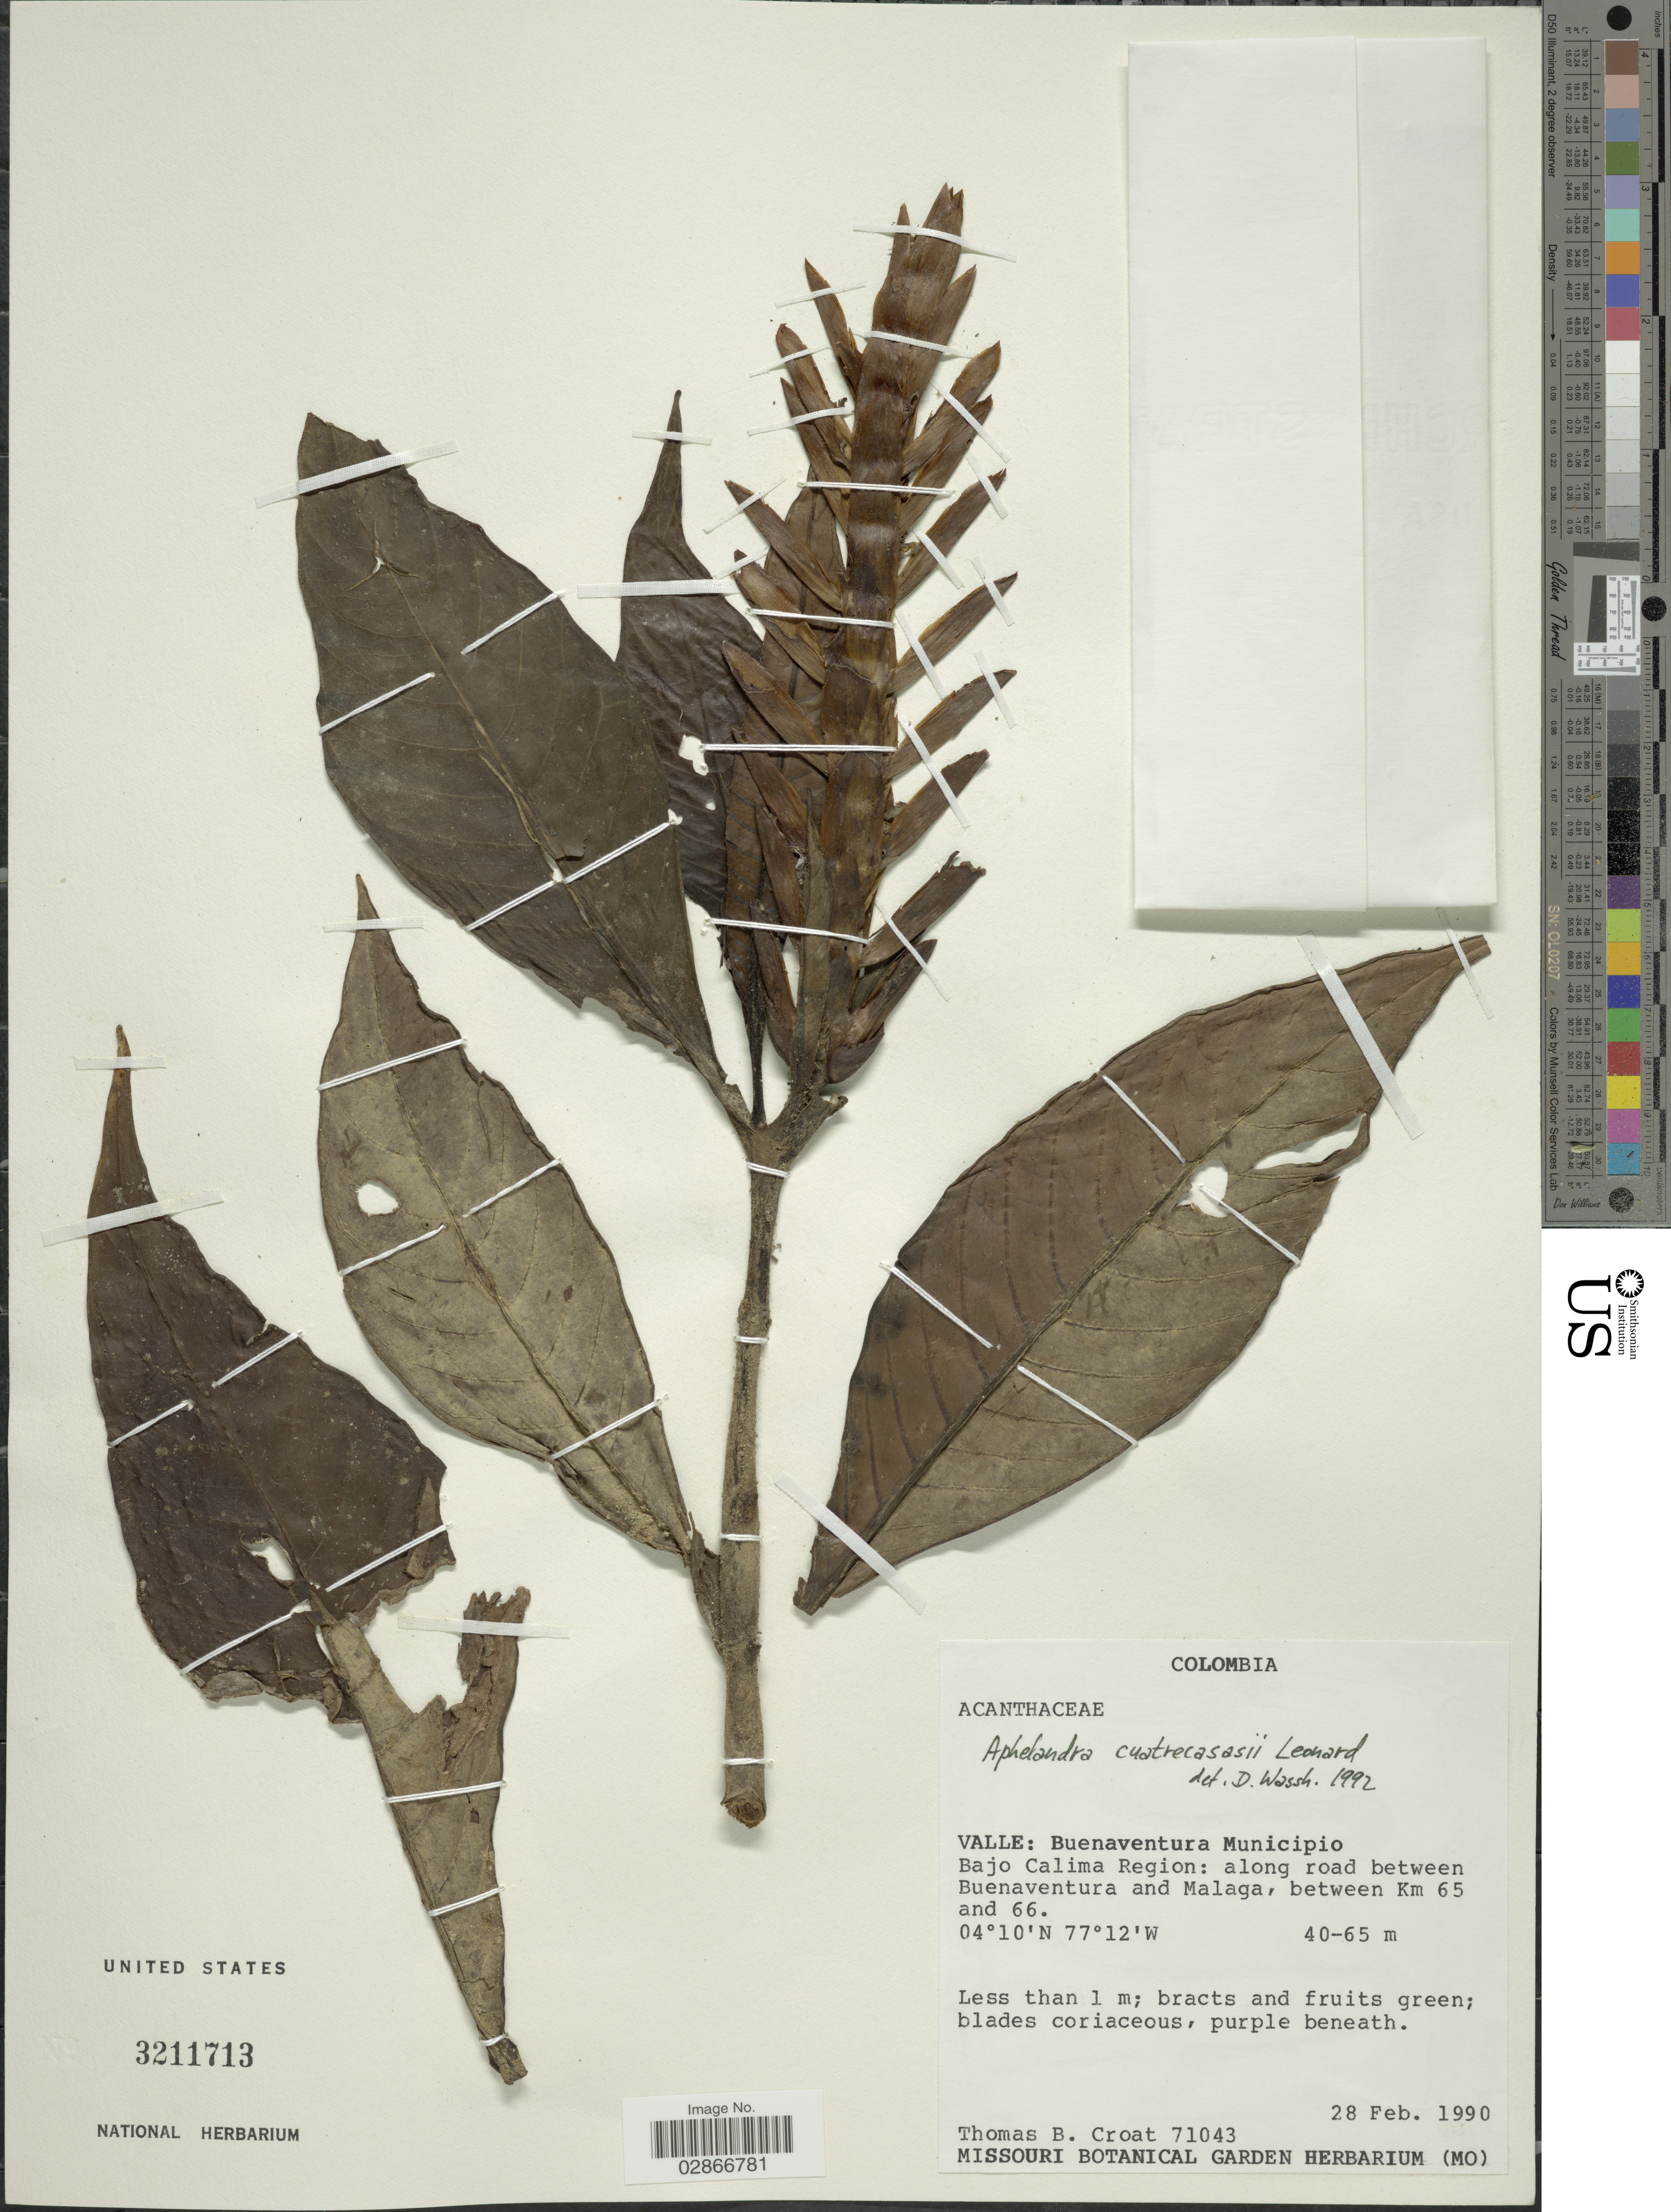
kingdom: Plantae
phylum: Tracheophyta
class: Magnoliopsida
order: Lamiales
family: Acanthaceae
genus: Aphelandra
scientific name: Aphelandra cuatrecasasii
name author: Leonard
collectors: T. B. Croat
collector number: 71043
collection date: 1990-02-28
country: Colombia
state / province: Valle del Cauca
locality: Valle: Buenaventura Municipio, Bajo Calima Region: along road between Buenaventura and Malaga, between Km 65 and 66.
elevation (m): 40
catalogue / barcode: US 3211713